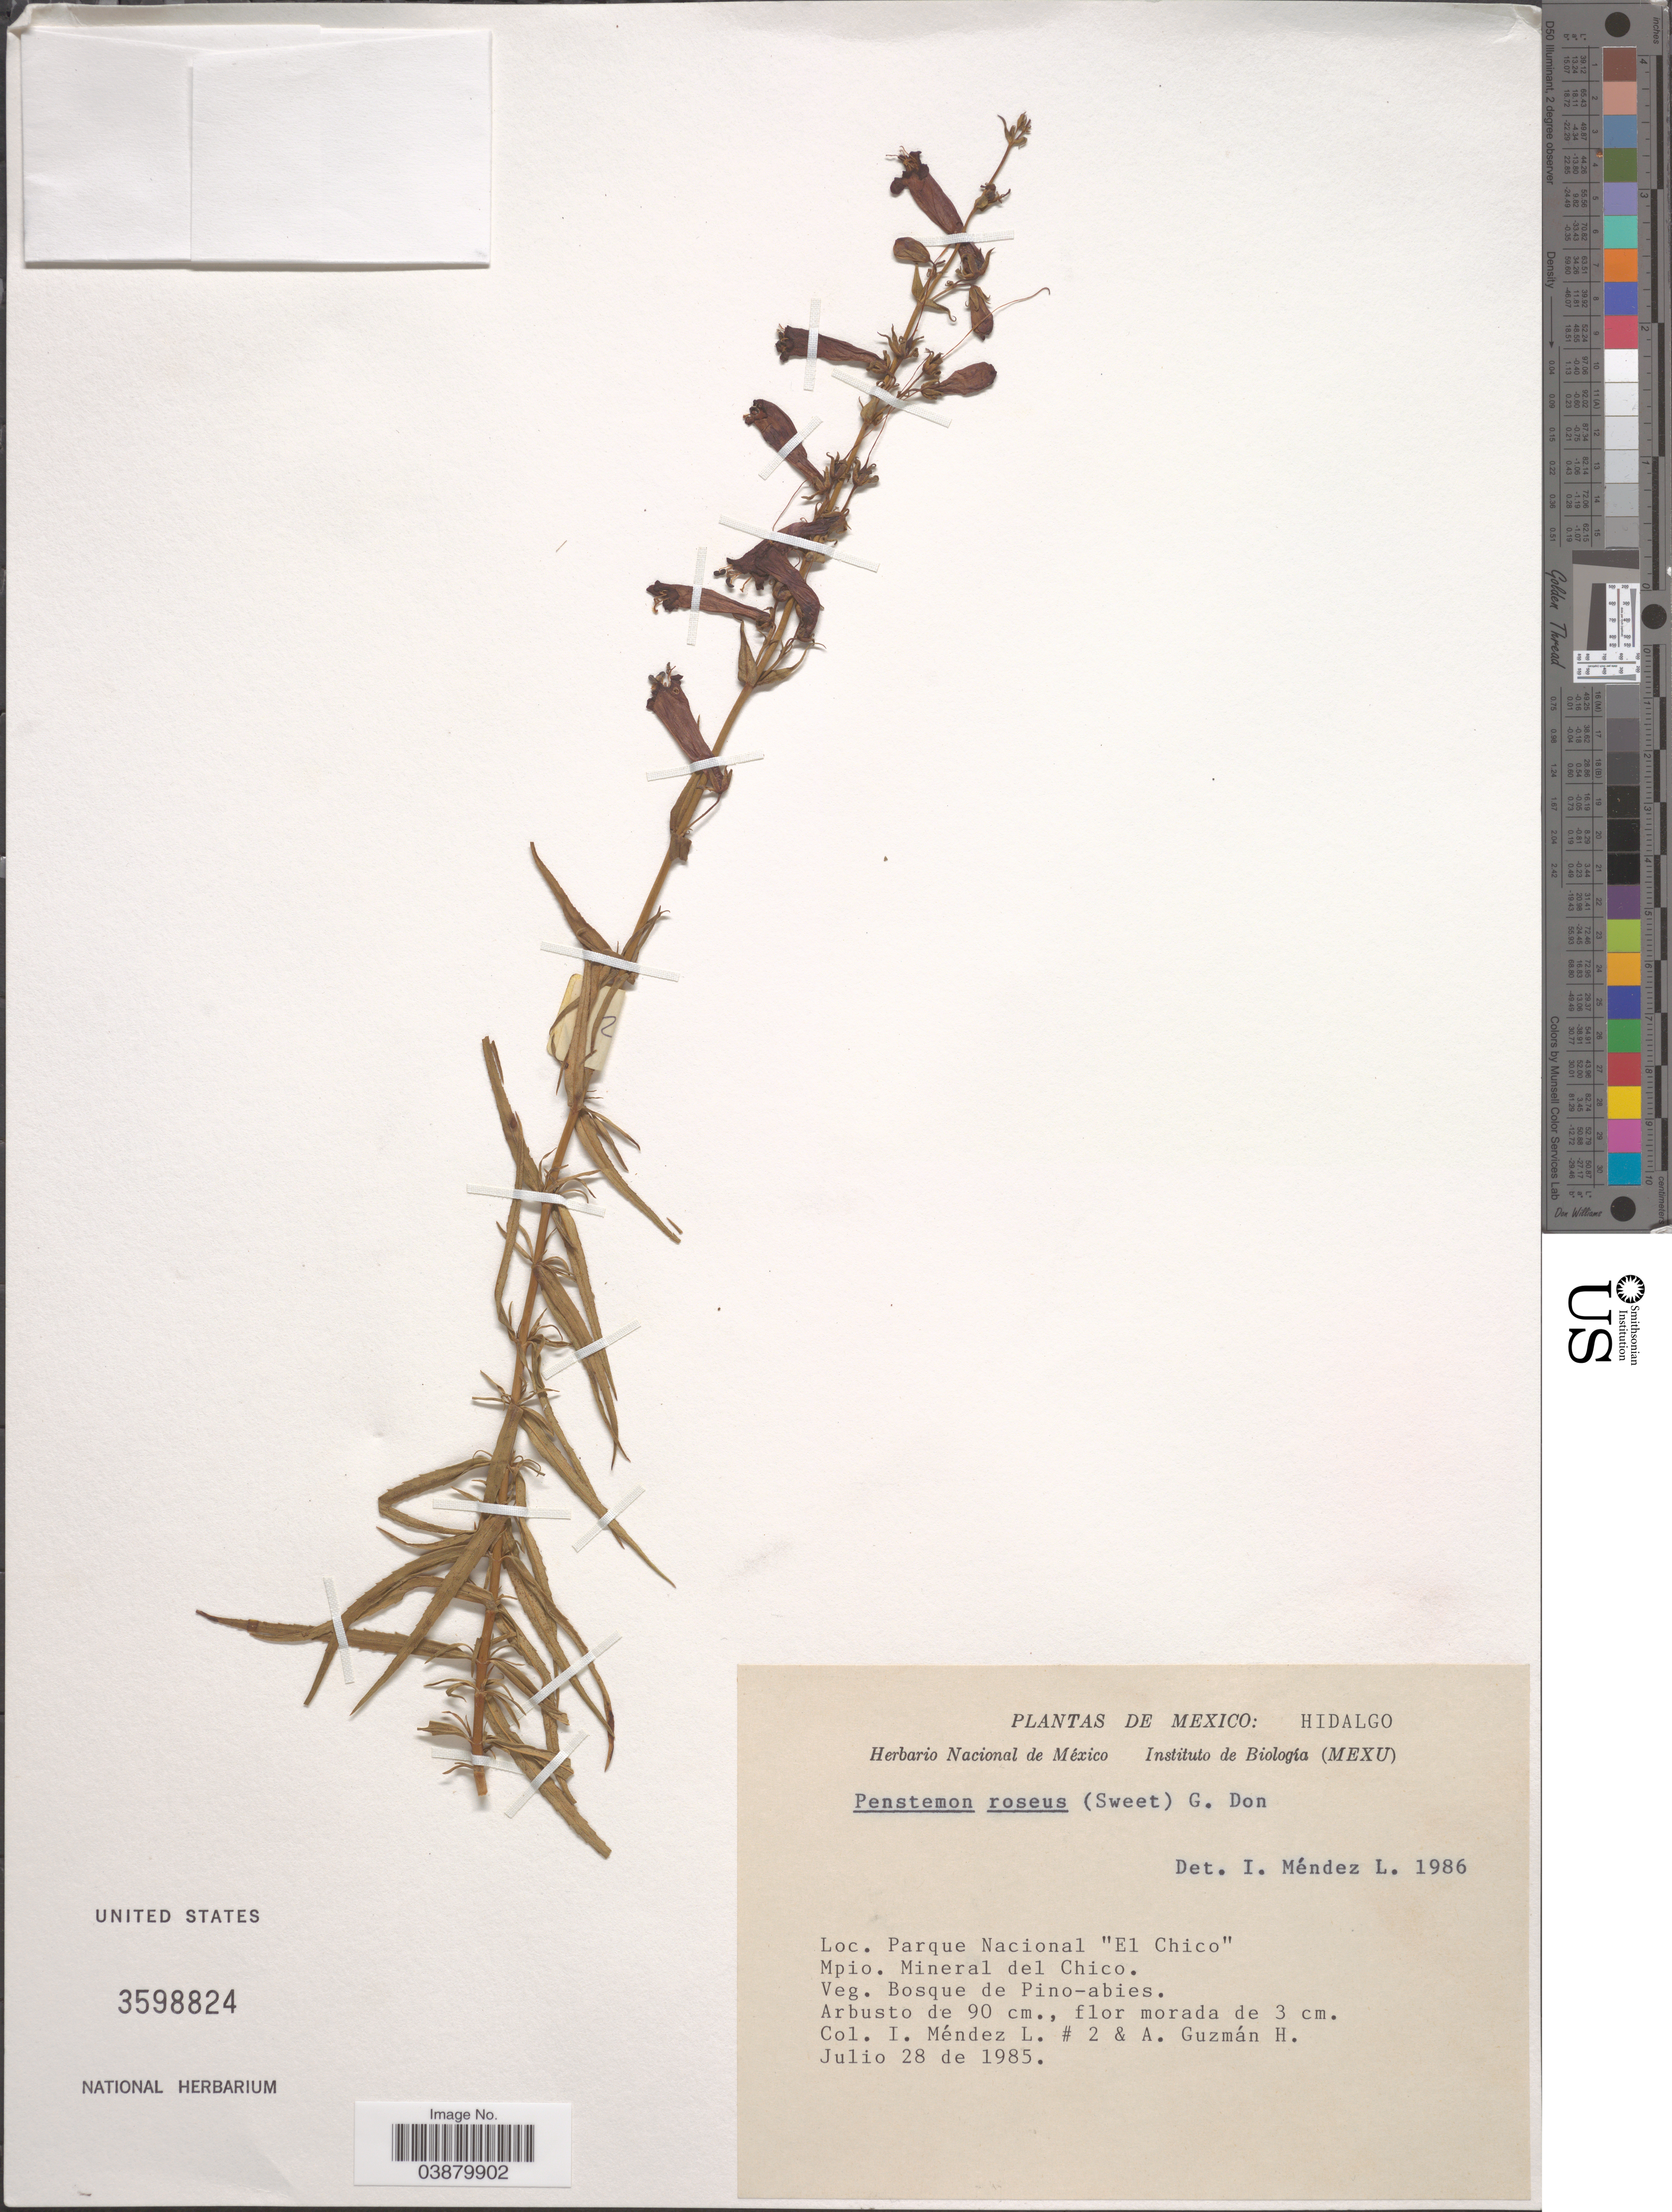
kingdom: Plantae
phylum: Tracheophyta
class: Magnoliopsida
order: Lamiales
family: Plantaginaceae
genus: Penstemon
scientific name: Penstemon roseus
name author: (Cerv. ex Sweet) G. Don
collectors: I. Méndez Larios & A. Guzman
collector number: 2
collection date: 1985-07-28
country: Mexico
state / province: Hidalgo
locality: Parque Nacional "El Chico". Mpio. Mineral del Chico.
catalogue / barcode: US 3598824